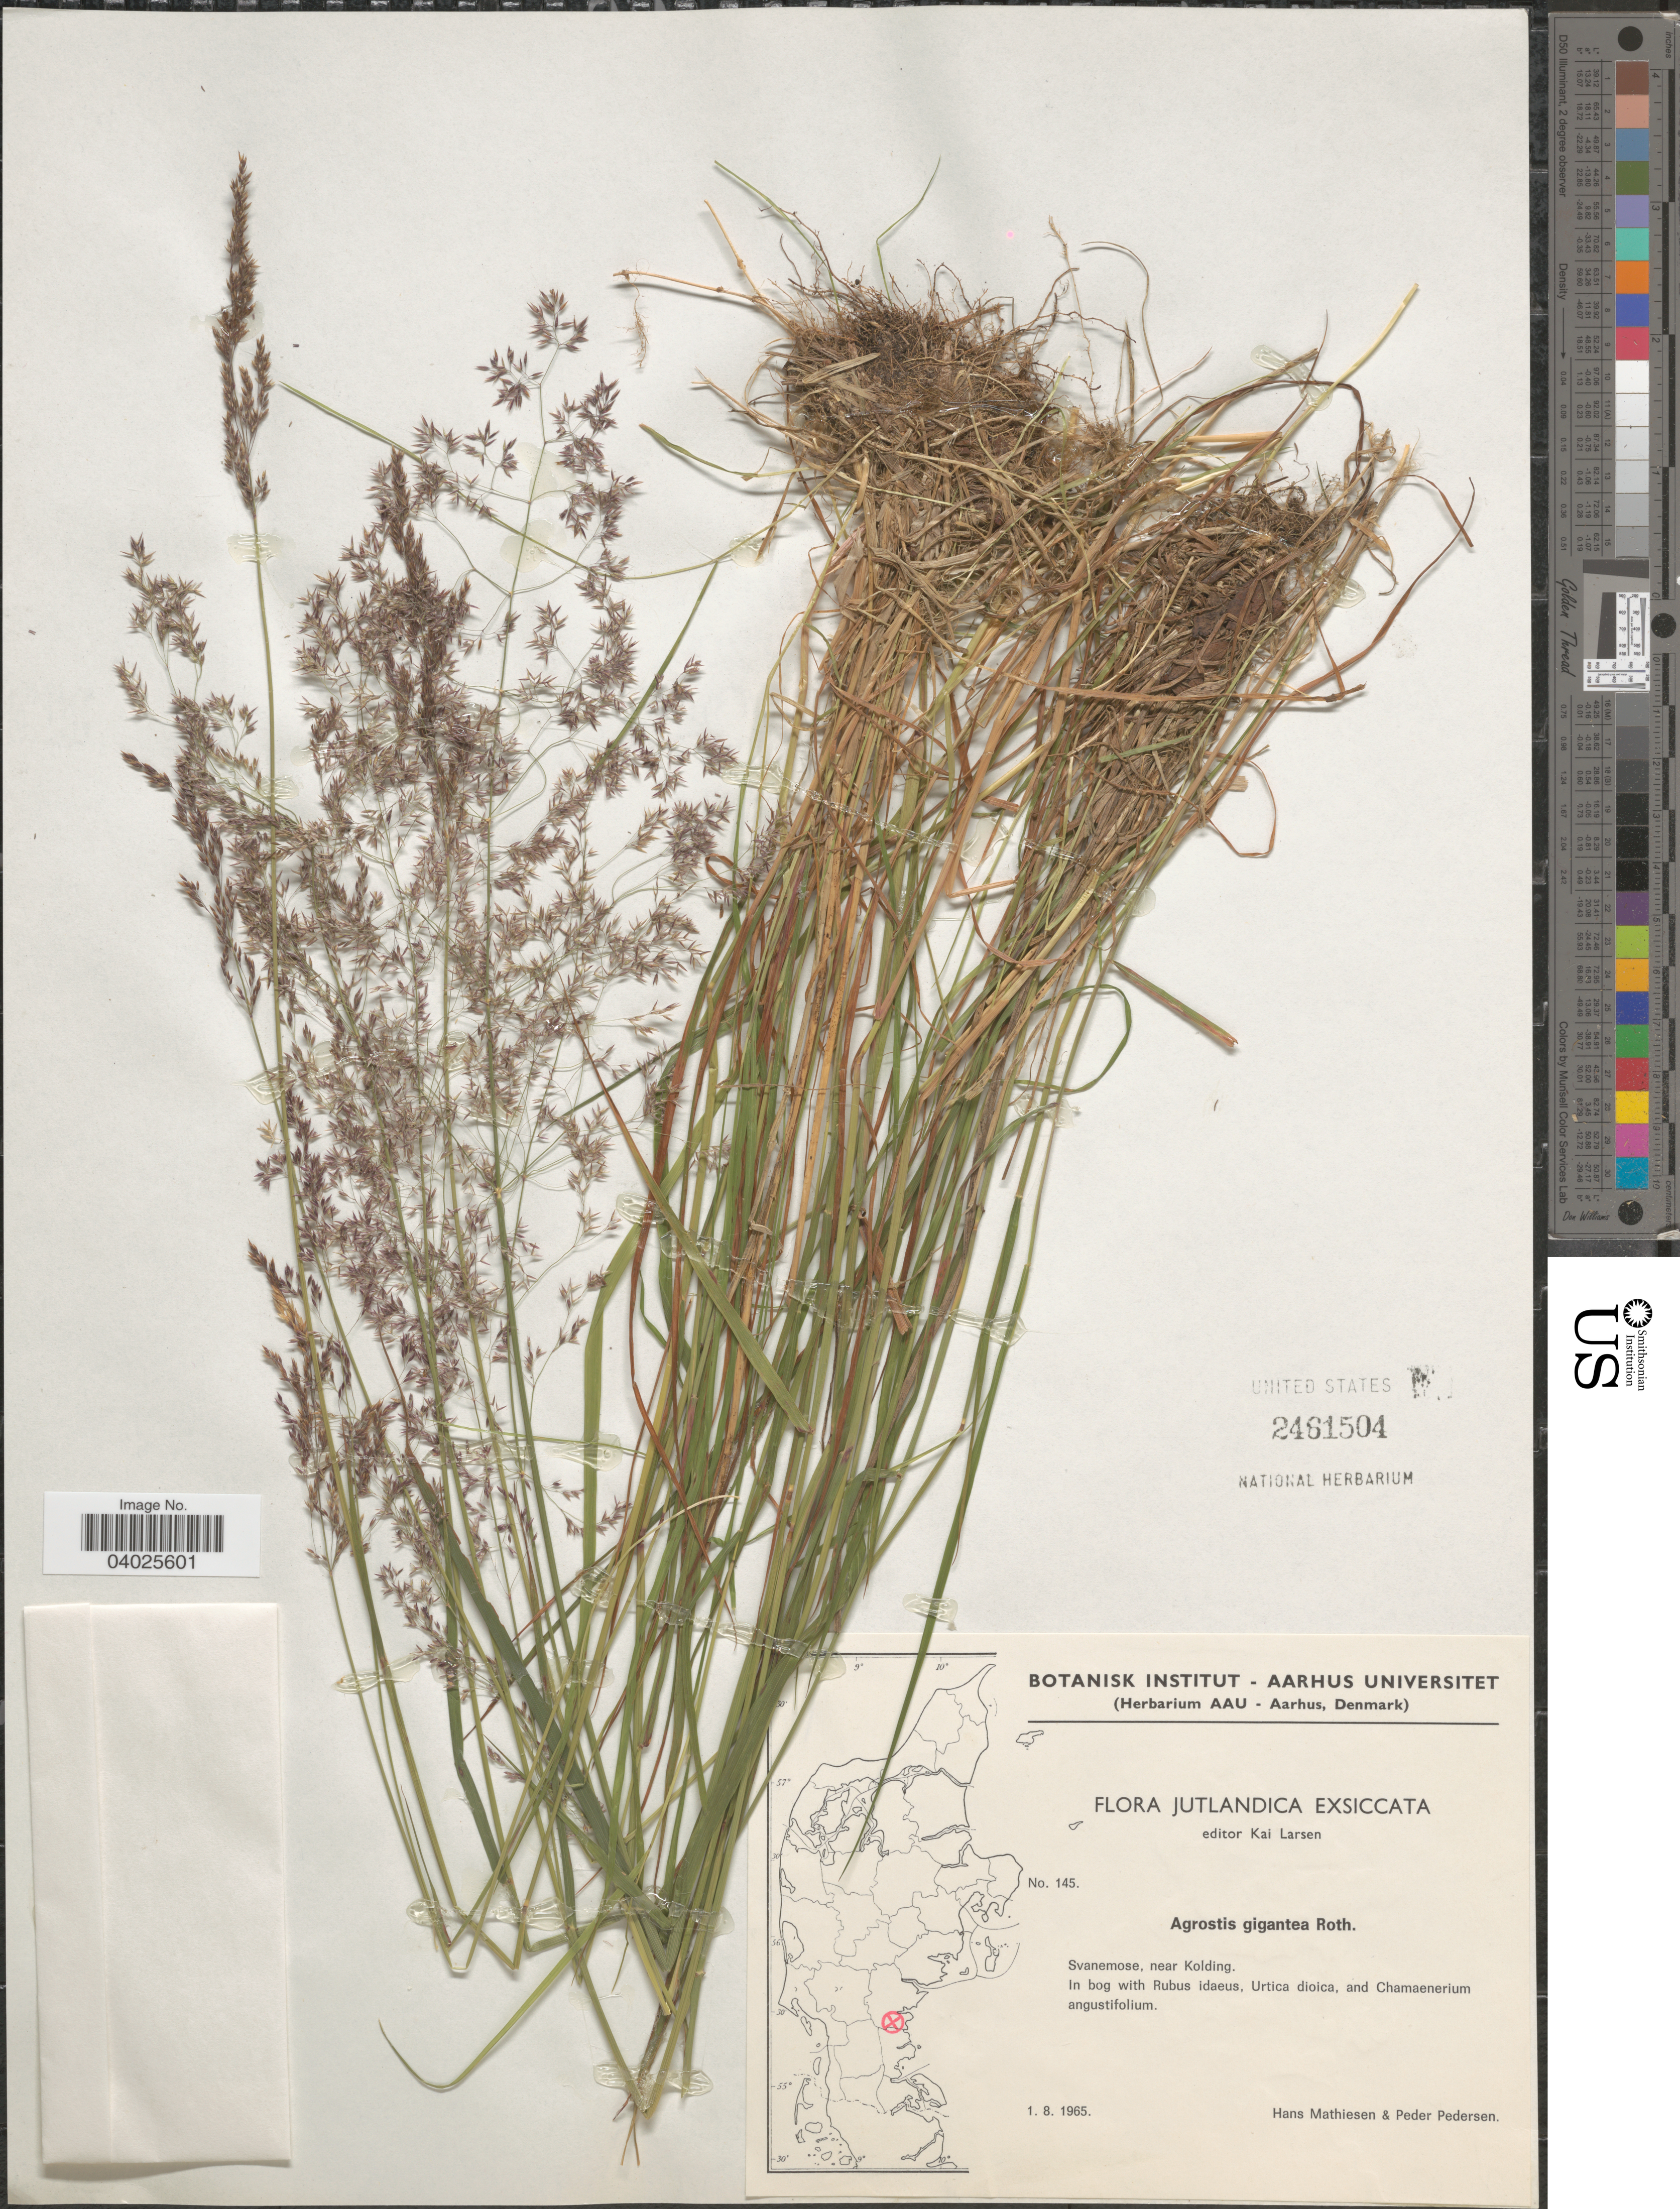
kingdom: Plantae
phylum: Tracheophyta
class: Liliopsida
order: Poales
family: Poaceae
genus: Agrostis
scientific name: Agrostis gigantea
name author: Roth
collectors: H. Mathiesen & P. Pedersen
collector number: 145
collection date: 1965-08-01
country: Denmark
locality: Jutlandica. Svanemose, near Kolding.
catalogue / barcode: US 2461504